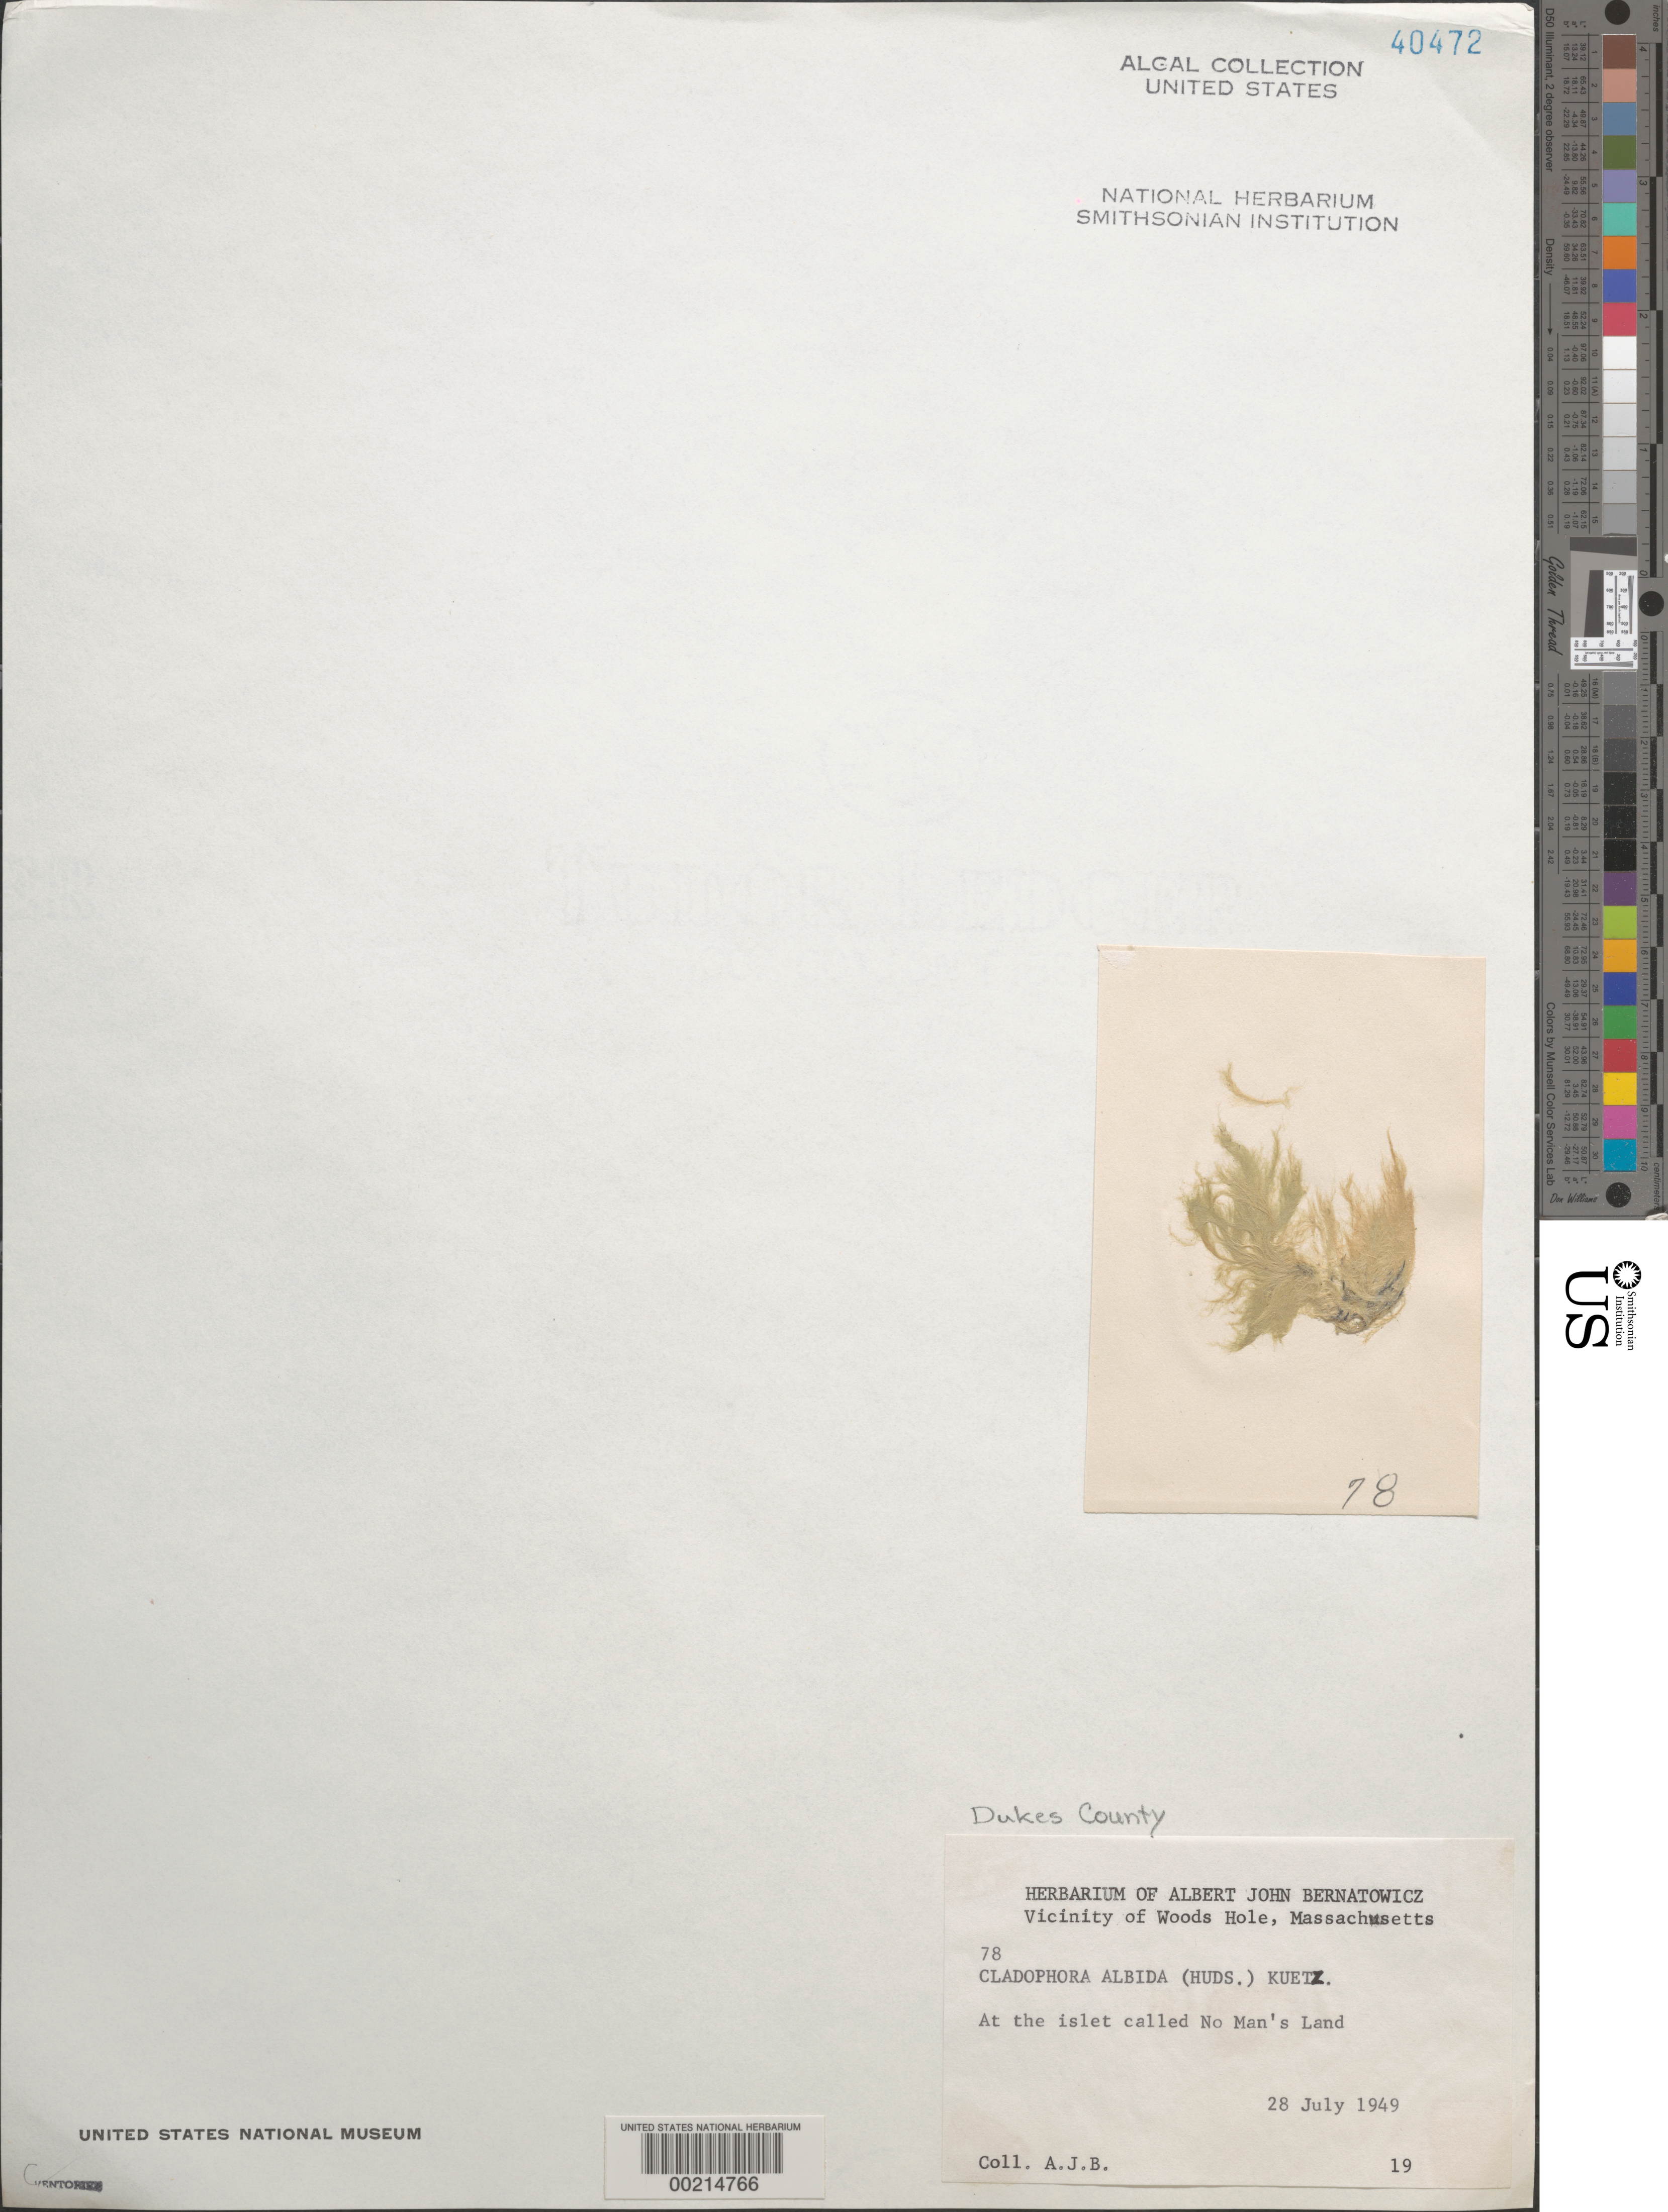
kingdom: Plantae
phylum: Chlorophyta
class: Ulvophyceae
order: Cladophorales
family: Cladophoraceae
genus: Cladophora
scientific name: Cladophora albida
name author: (Nees) Kütz.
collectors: A. Bernatowicz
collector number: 78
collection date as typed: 28 Jul 1949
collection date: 1949-07-28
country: United States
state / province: Massachusetts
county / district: Dukes County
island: No Mans Land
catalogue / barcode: US 40472